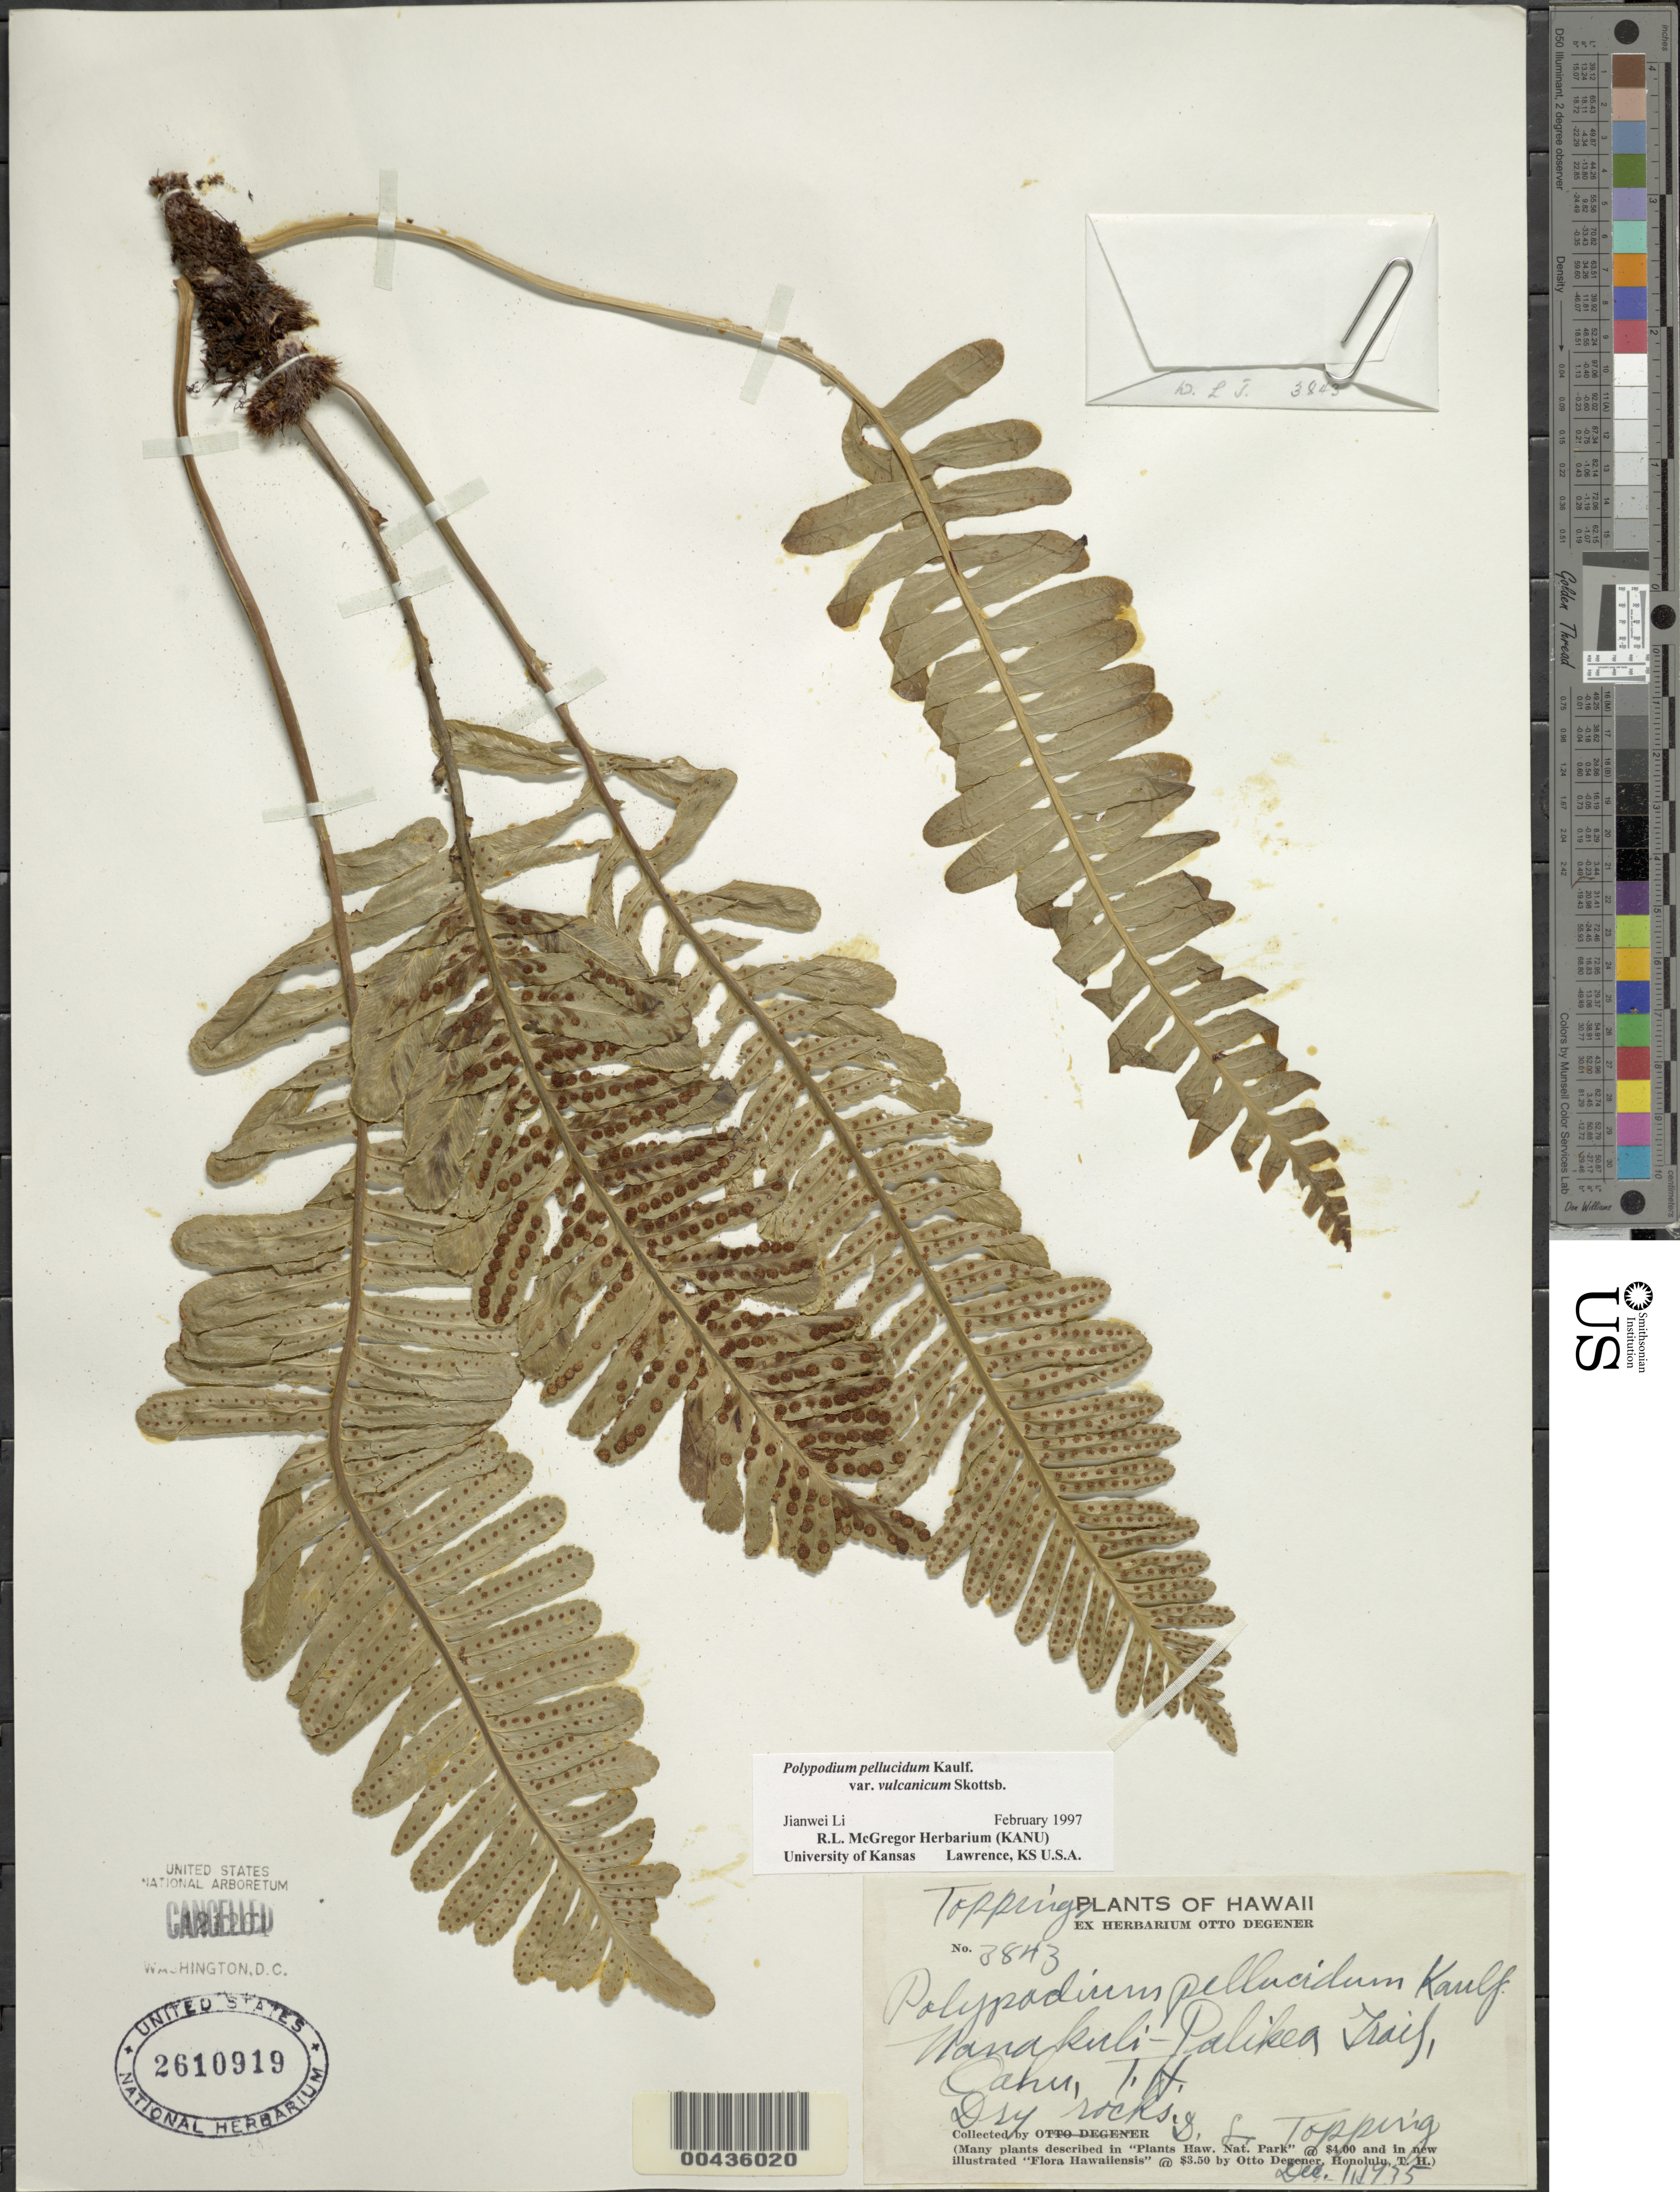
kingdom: Plantae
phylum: Tracheophyta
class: Polypodiopsida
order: Polypodiales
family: Polypodiaceae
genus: Polypodium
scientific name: Polypodium pellucidum var. vulcanicum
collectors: D. L. Topping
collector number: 3843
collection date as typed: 1 Dec 1935 or 1 Dec 1955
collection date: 1935-12-01 or 1955-12-01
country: United States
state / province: Hawaii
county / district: Honolulu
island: Oahu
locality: Nanakuli-Palikea Trail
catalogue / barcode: US 2610919